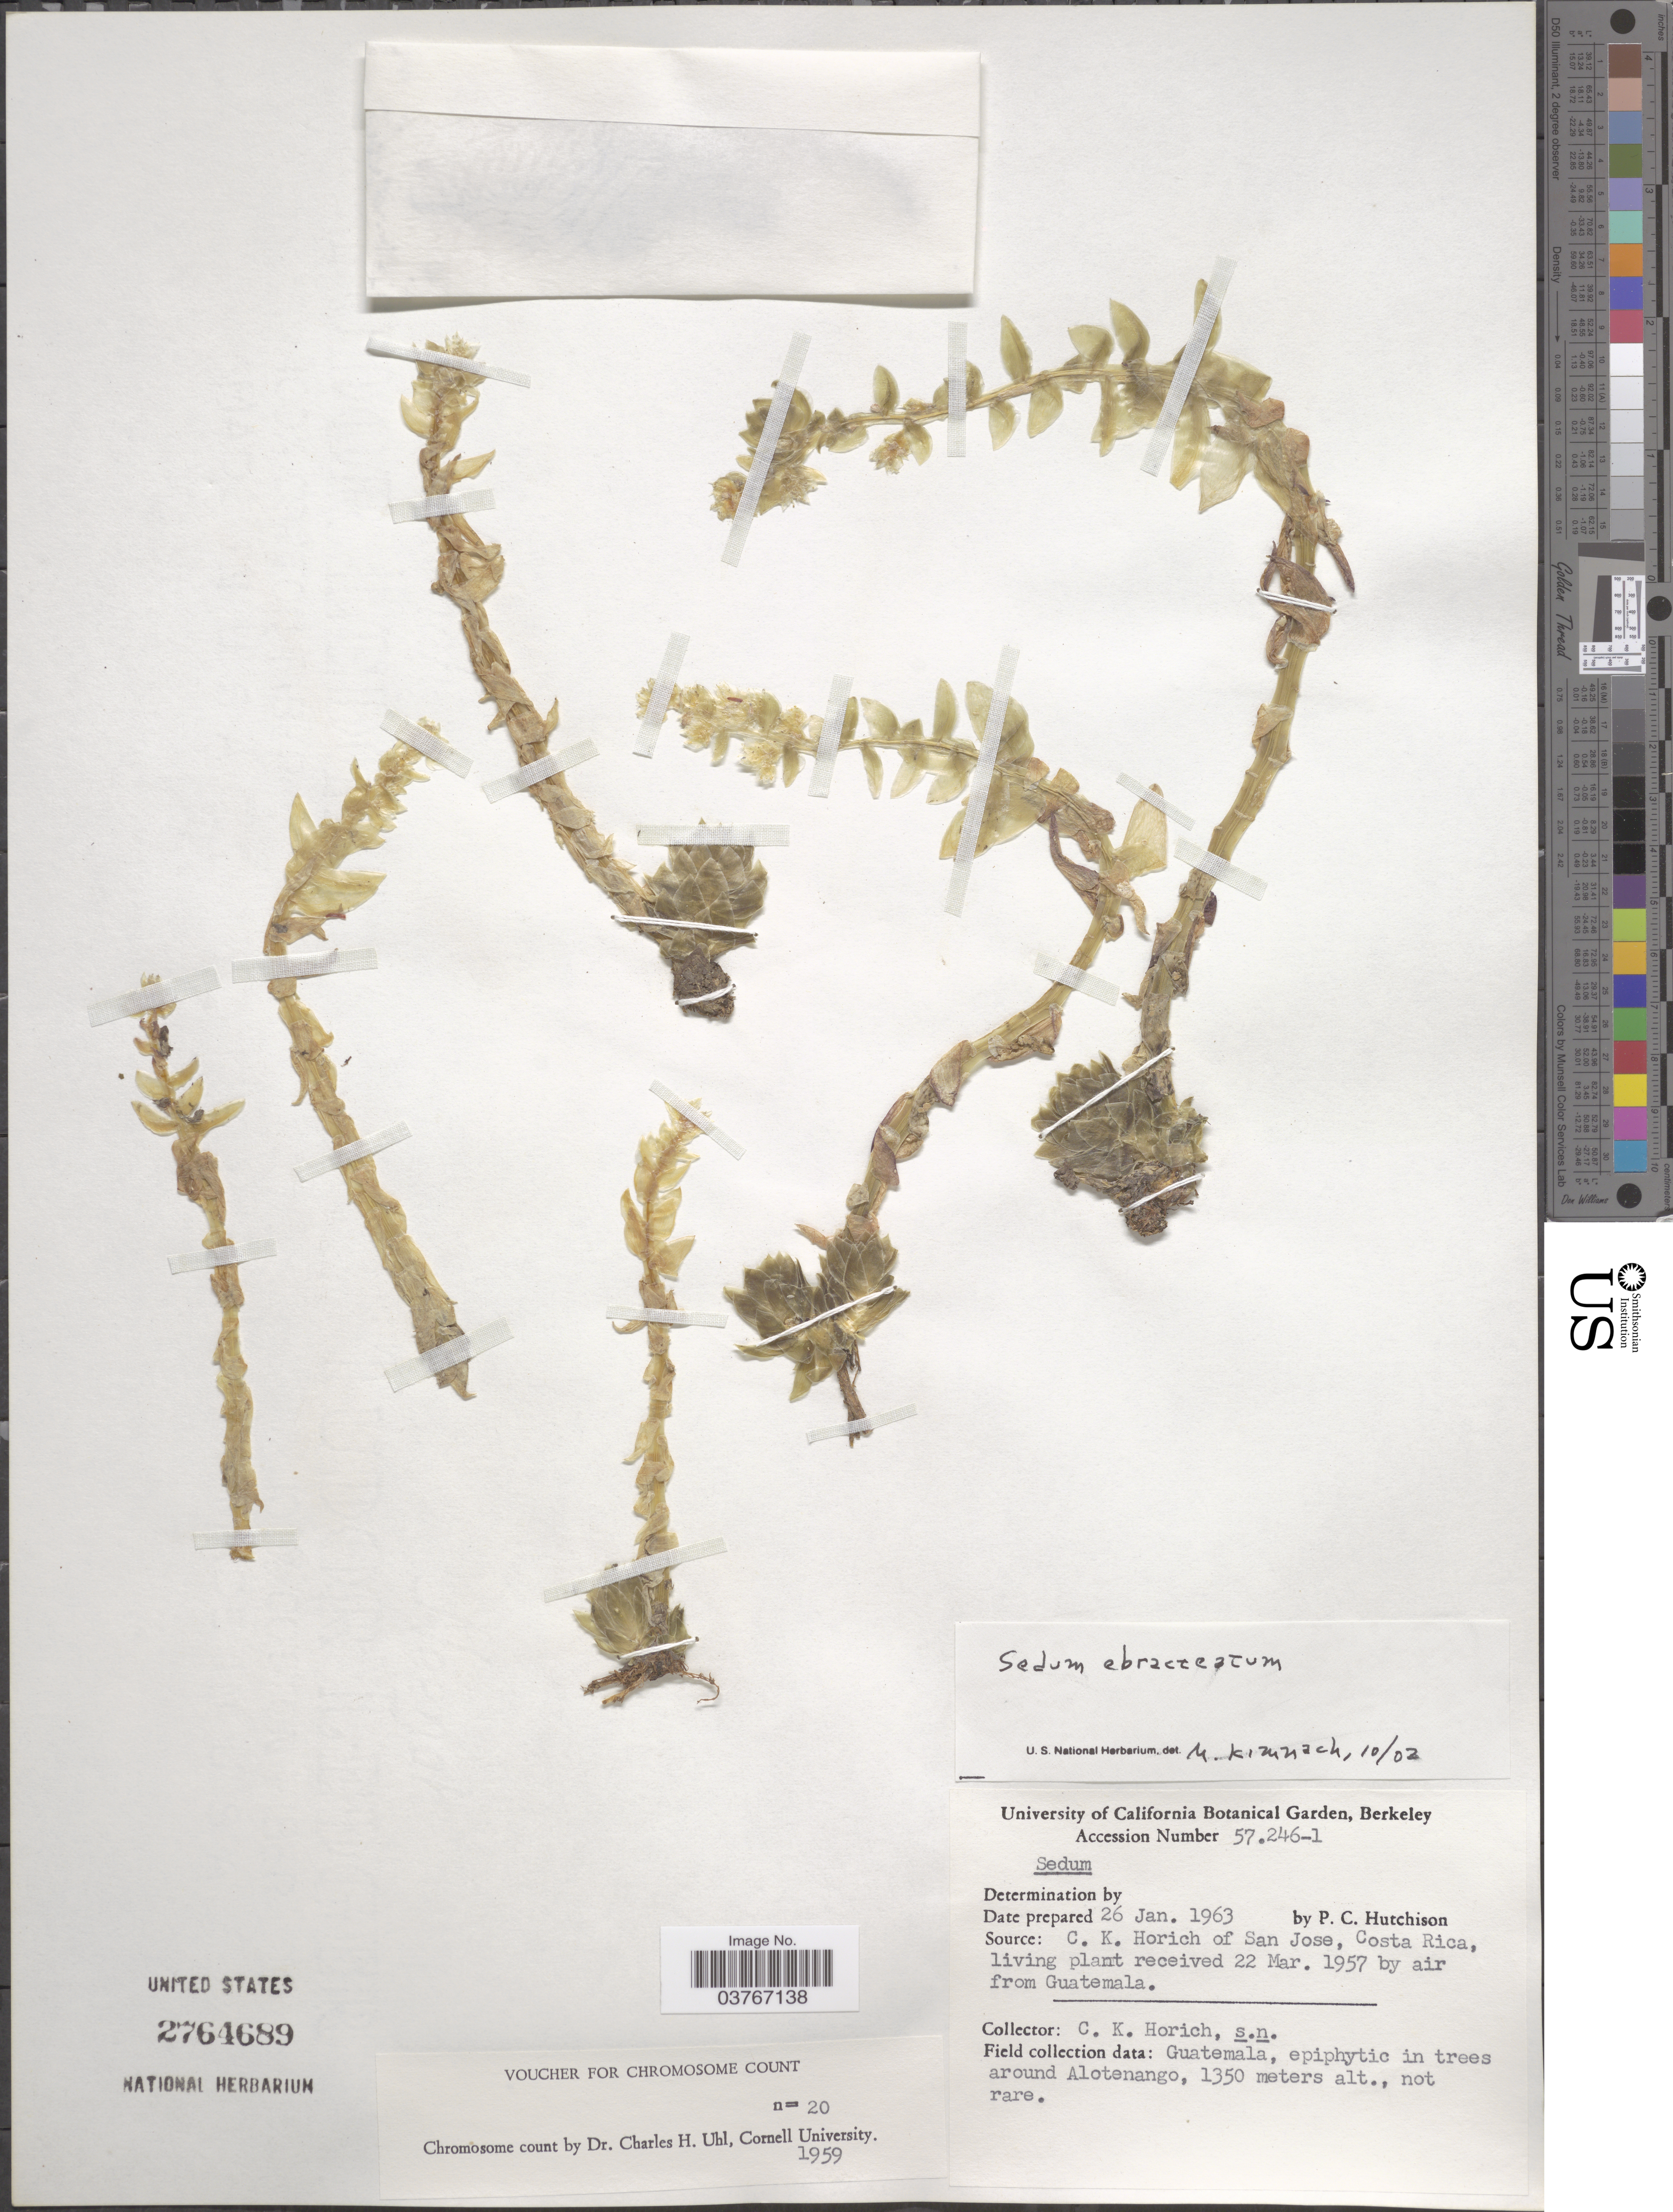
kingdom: Plantae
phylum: Tracheophyta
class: Magnoliopsida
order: Saxifragales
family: Crassulaceae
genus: Sedum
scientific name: Sedum ebracteatum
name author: Moc. & Sessé ex DC.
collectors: P. C. Hutchison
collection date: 1963-01-26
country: United States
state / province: California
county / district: Alameda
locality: University of California Botanical Garden, Berkeley.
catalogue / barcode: US 2764689